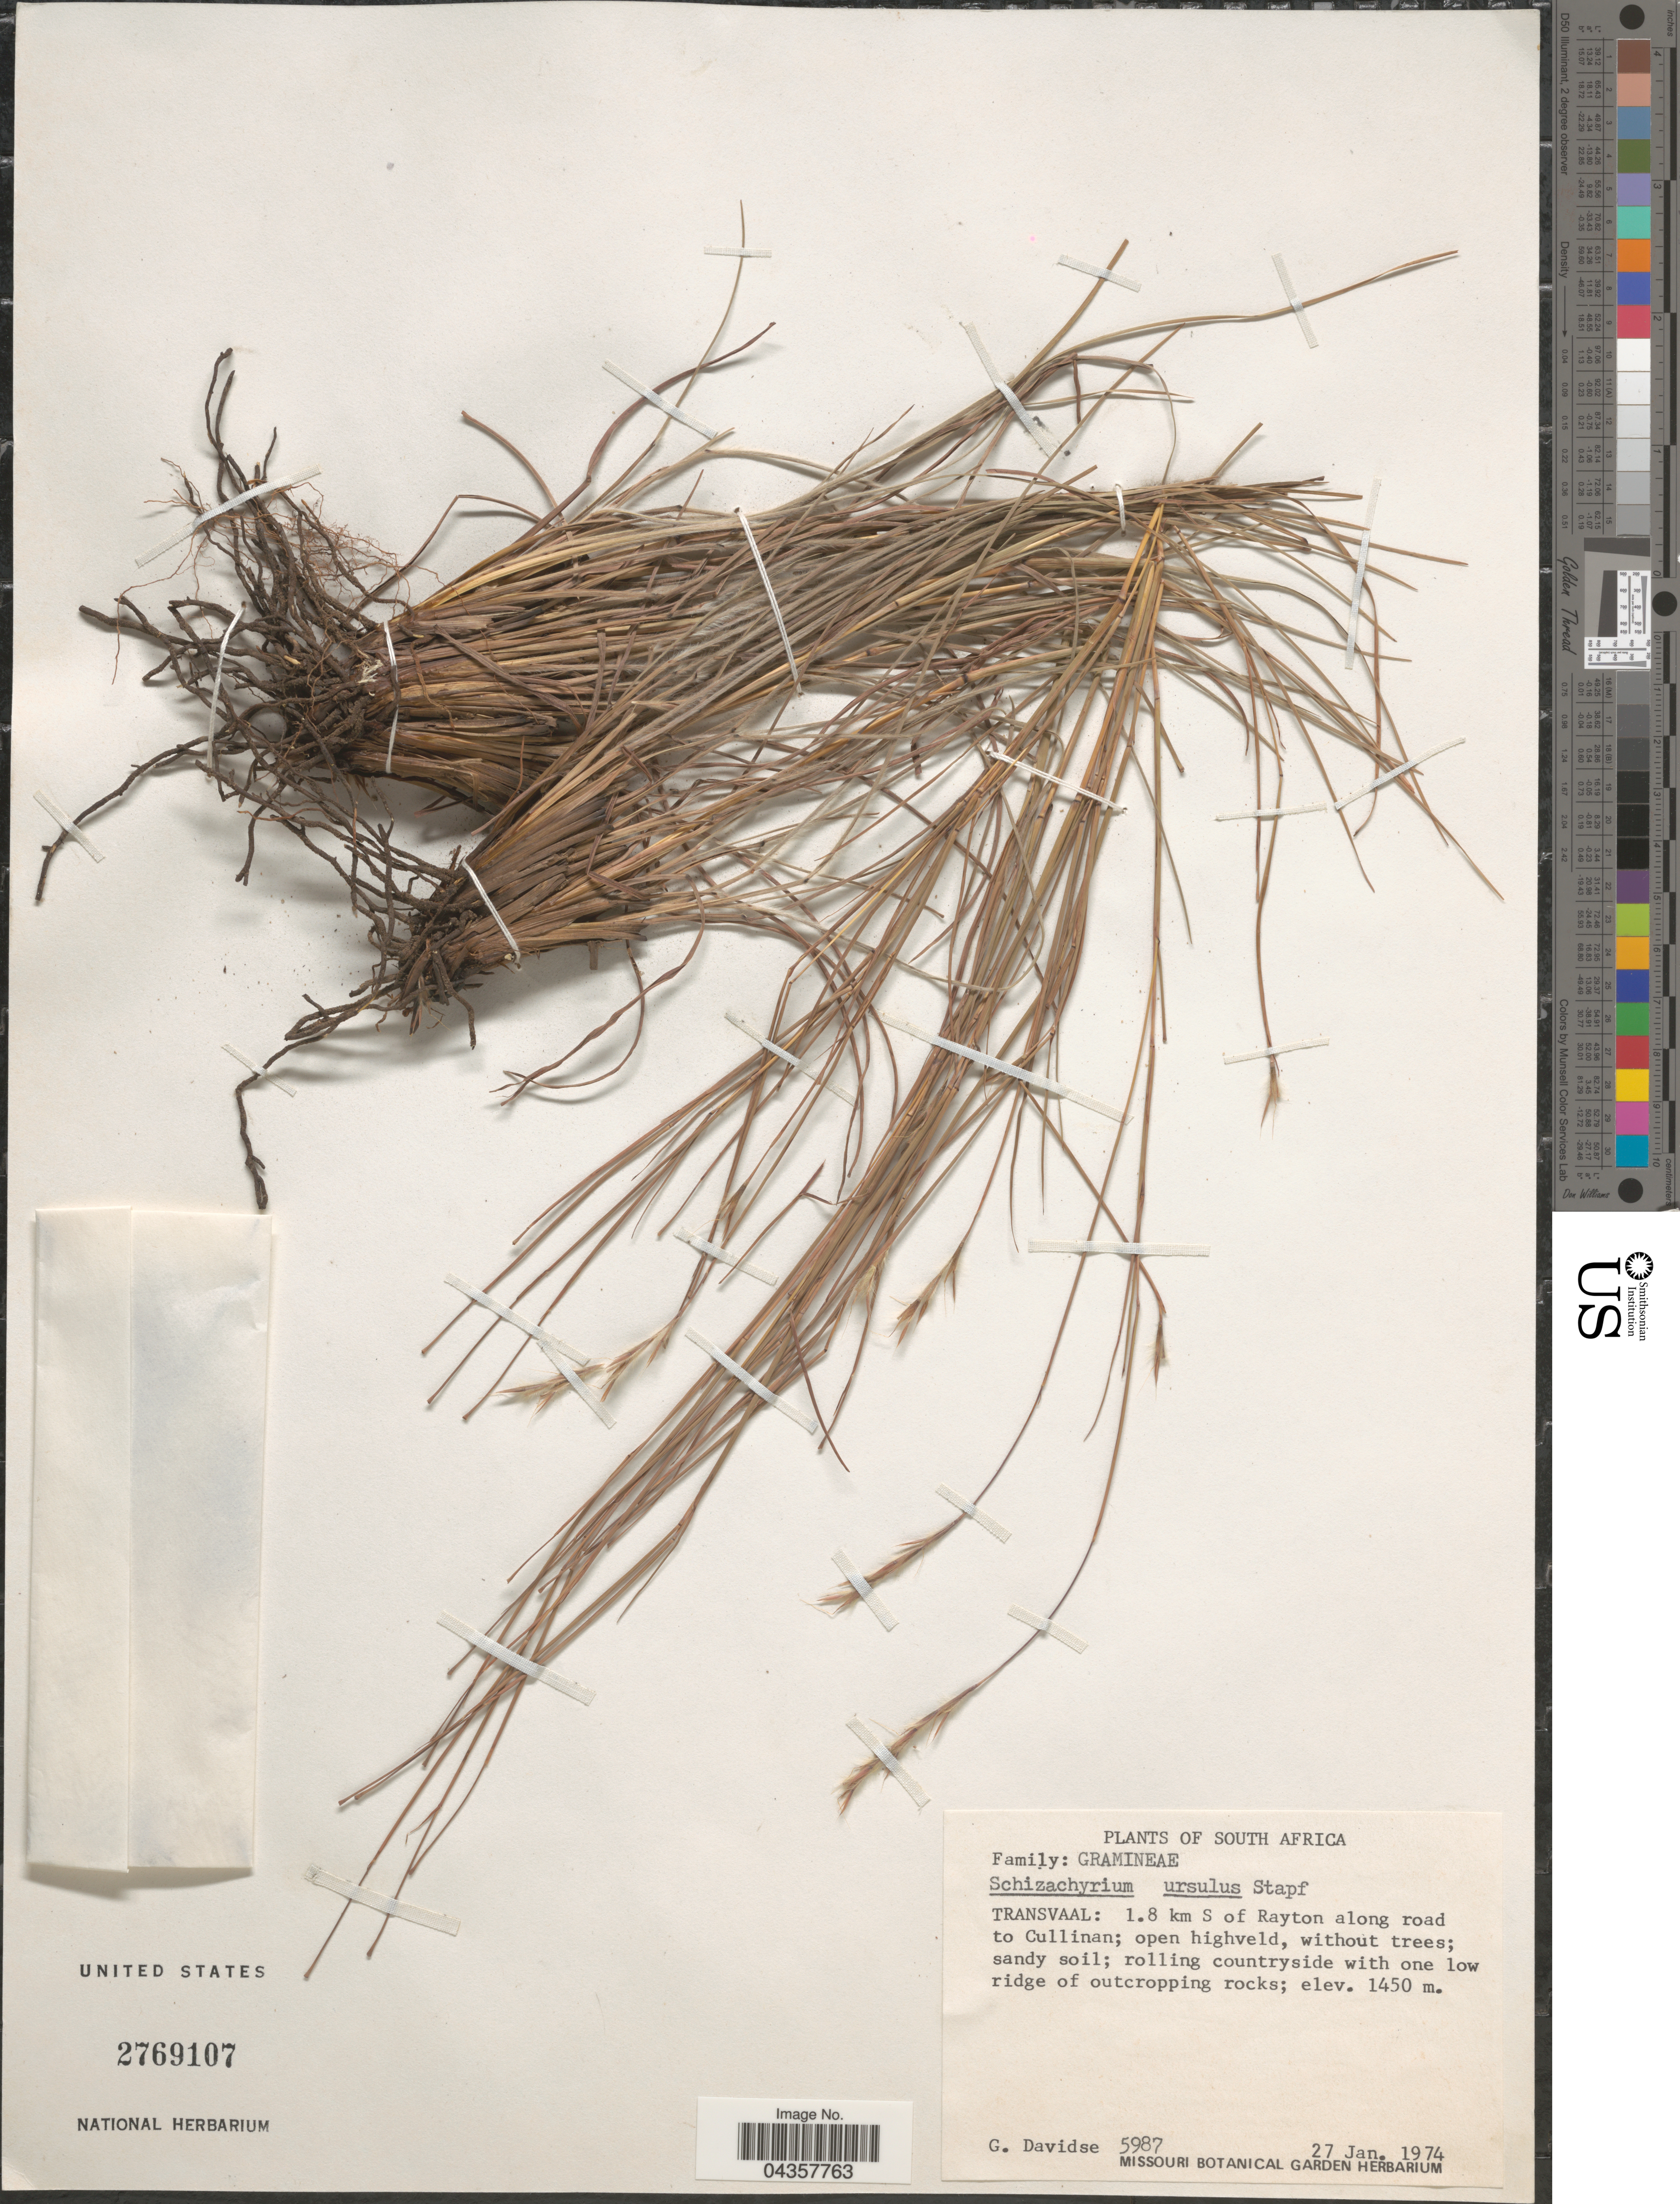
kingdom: Plantae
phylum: Tracheophyta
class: Liliopsida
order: Poales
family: Poaceae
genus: Schizachyrium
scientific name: Schizachyrium jeffreysii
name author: (Hack.) Stapf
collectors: G. Davidse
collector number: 5987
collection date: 1974-01-27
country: South Africa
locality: Transvaal: 1.8 km S of Rayton along road to Cullinan.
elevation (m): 1450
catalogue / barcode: US 2769107